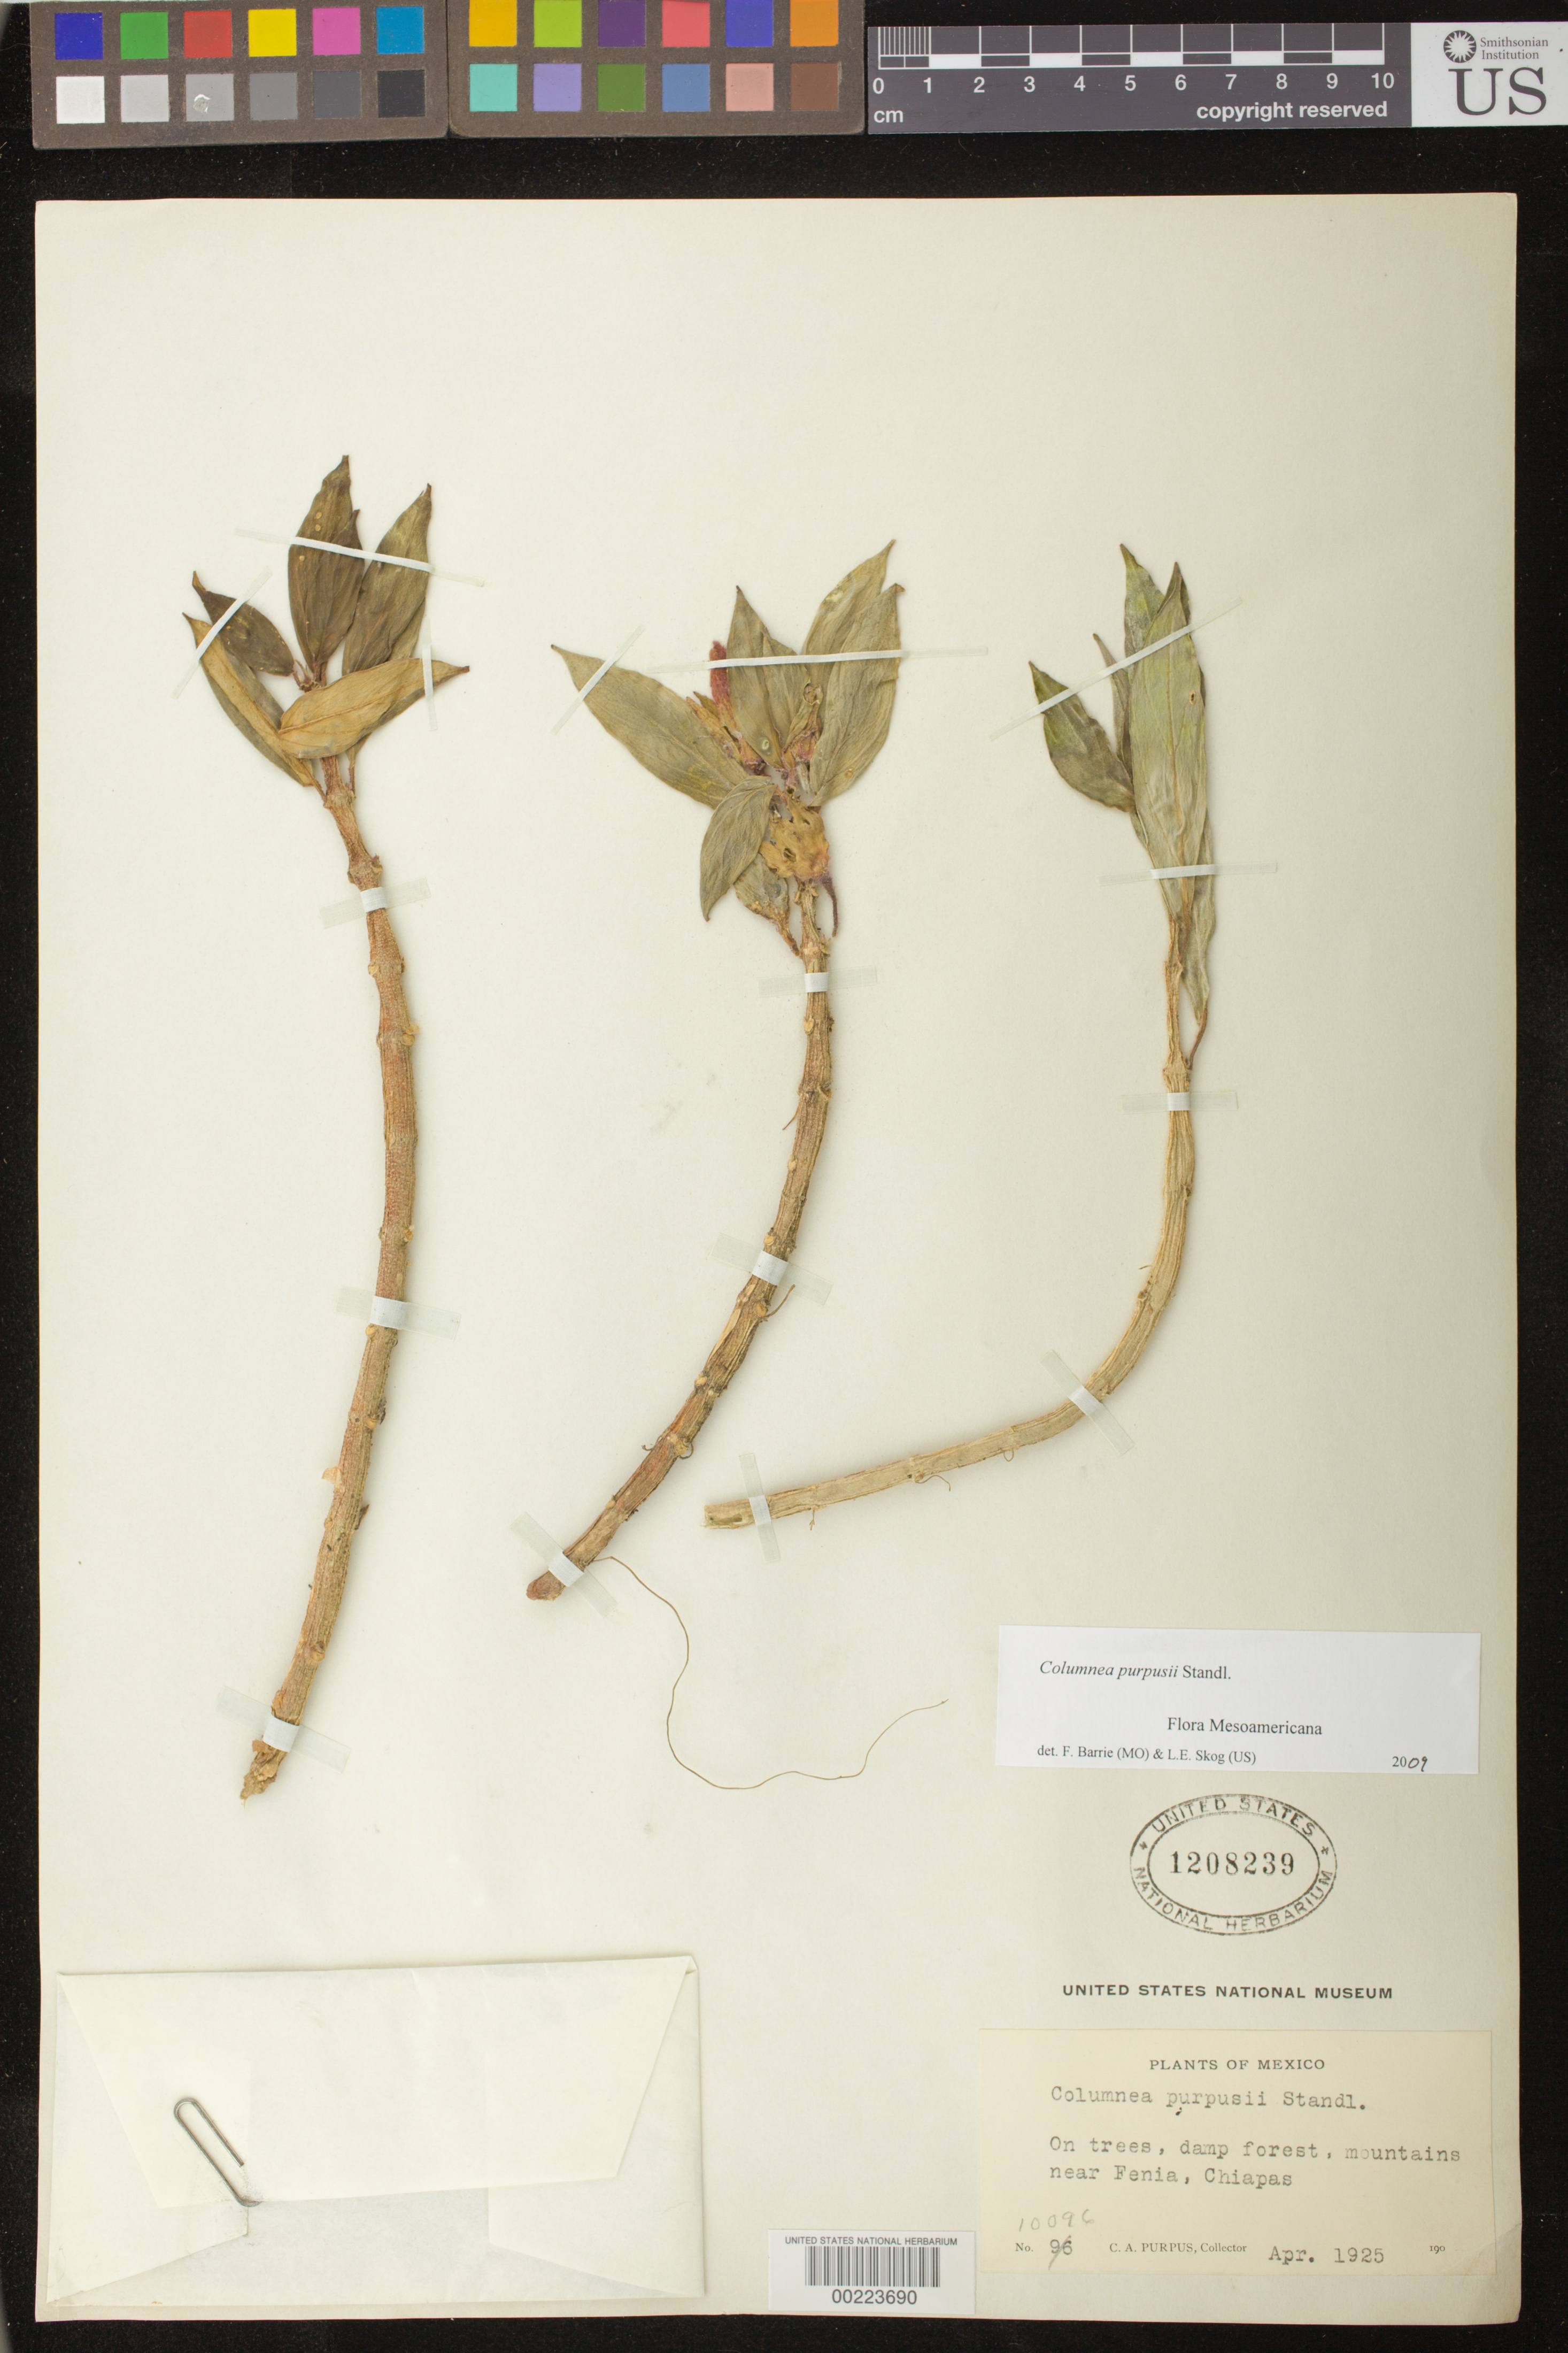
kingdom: Plantae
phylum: Tracheophyta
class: Magnoliopsida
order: Lamiales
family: Gesneriaceae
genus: Columnea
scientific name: Columnea purpusii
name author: Standl.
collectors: C. A. Purpus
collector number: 10096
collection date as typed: Apr 1925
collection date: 1925-04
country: Mexico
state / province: Chiapas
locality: Near Fenia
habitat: Mountains; on trees, damp forest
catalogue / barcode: US 1208239